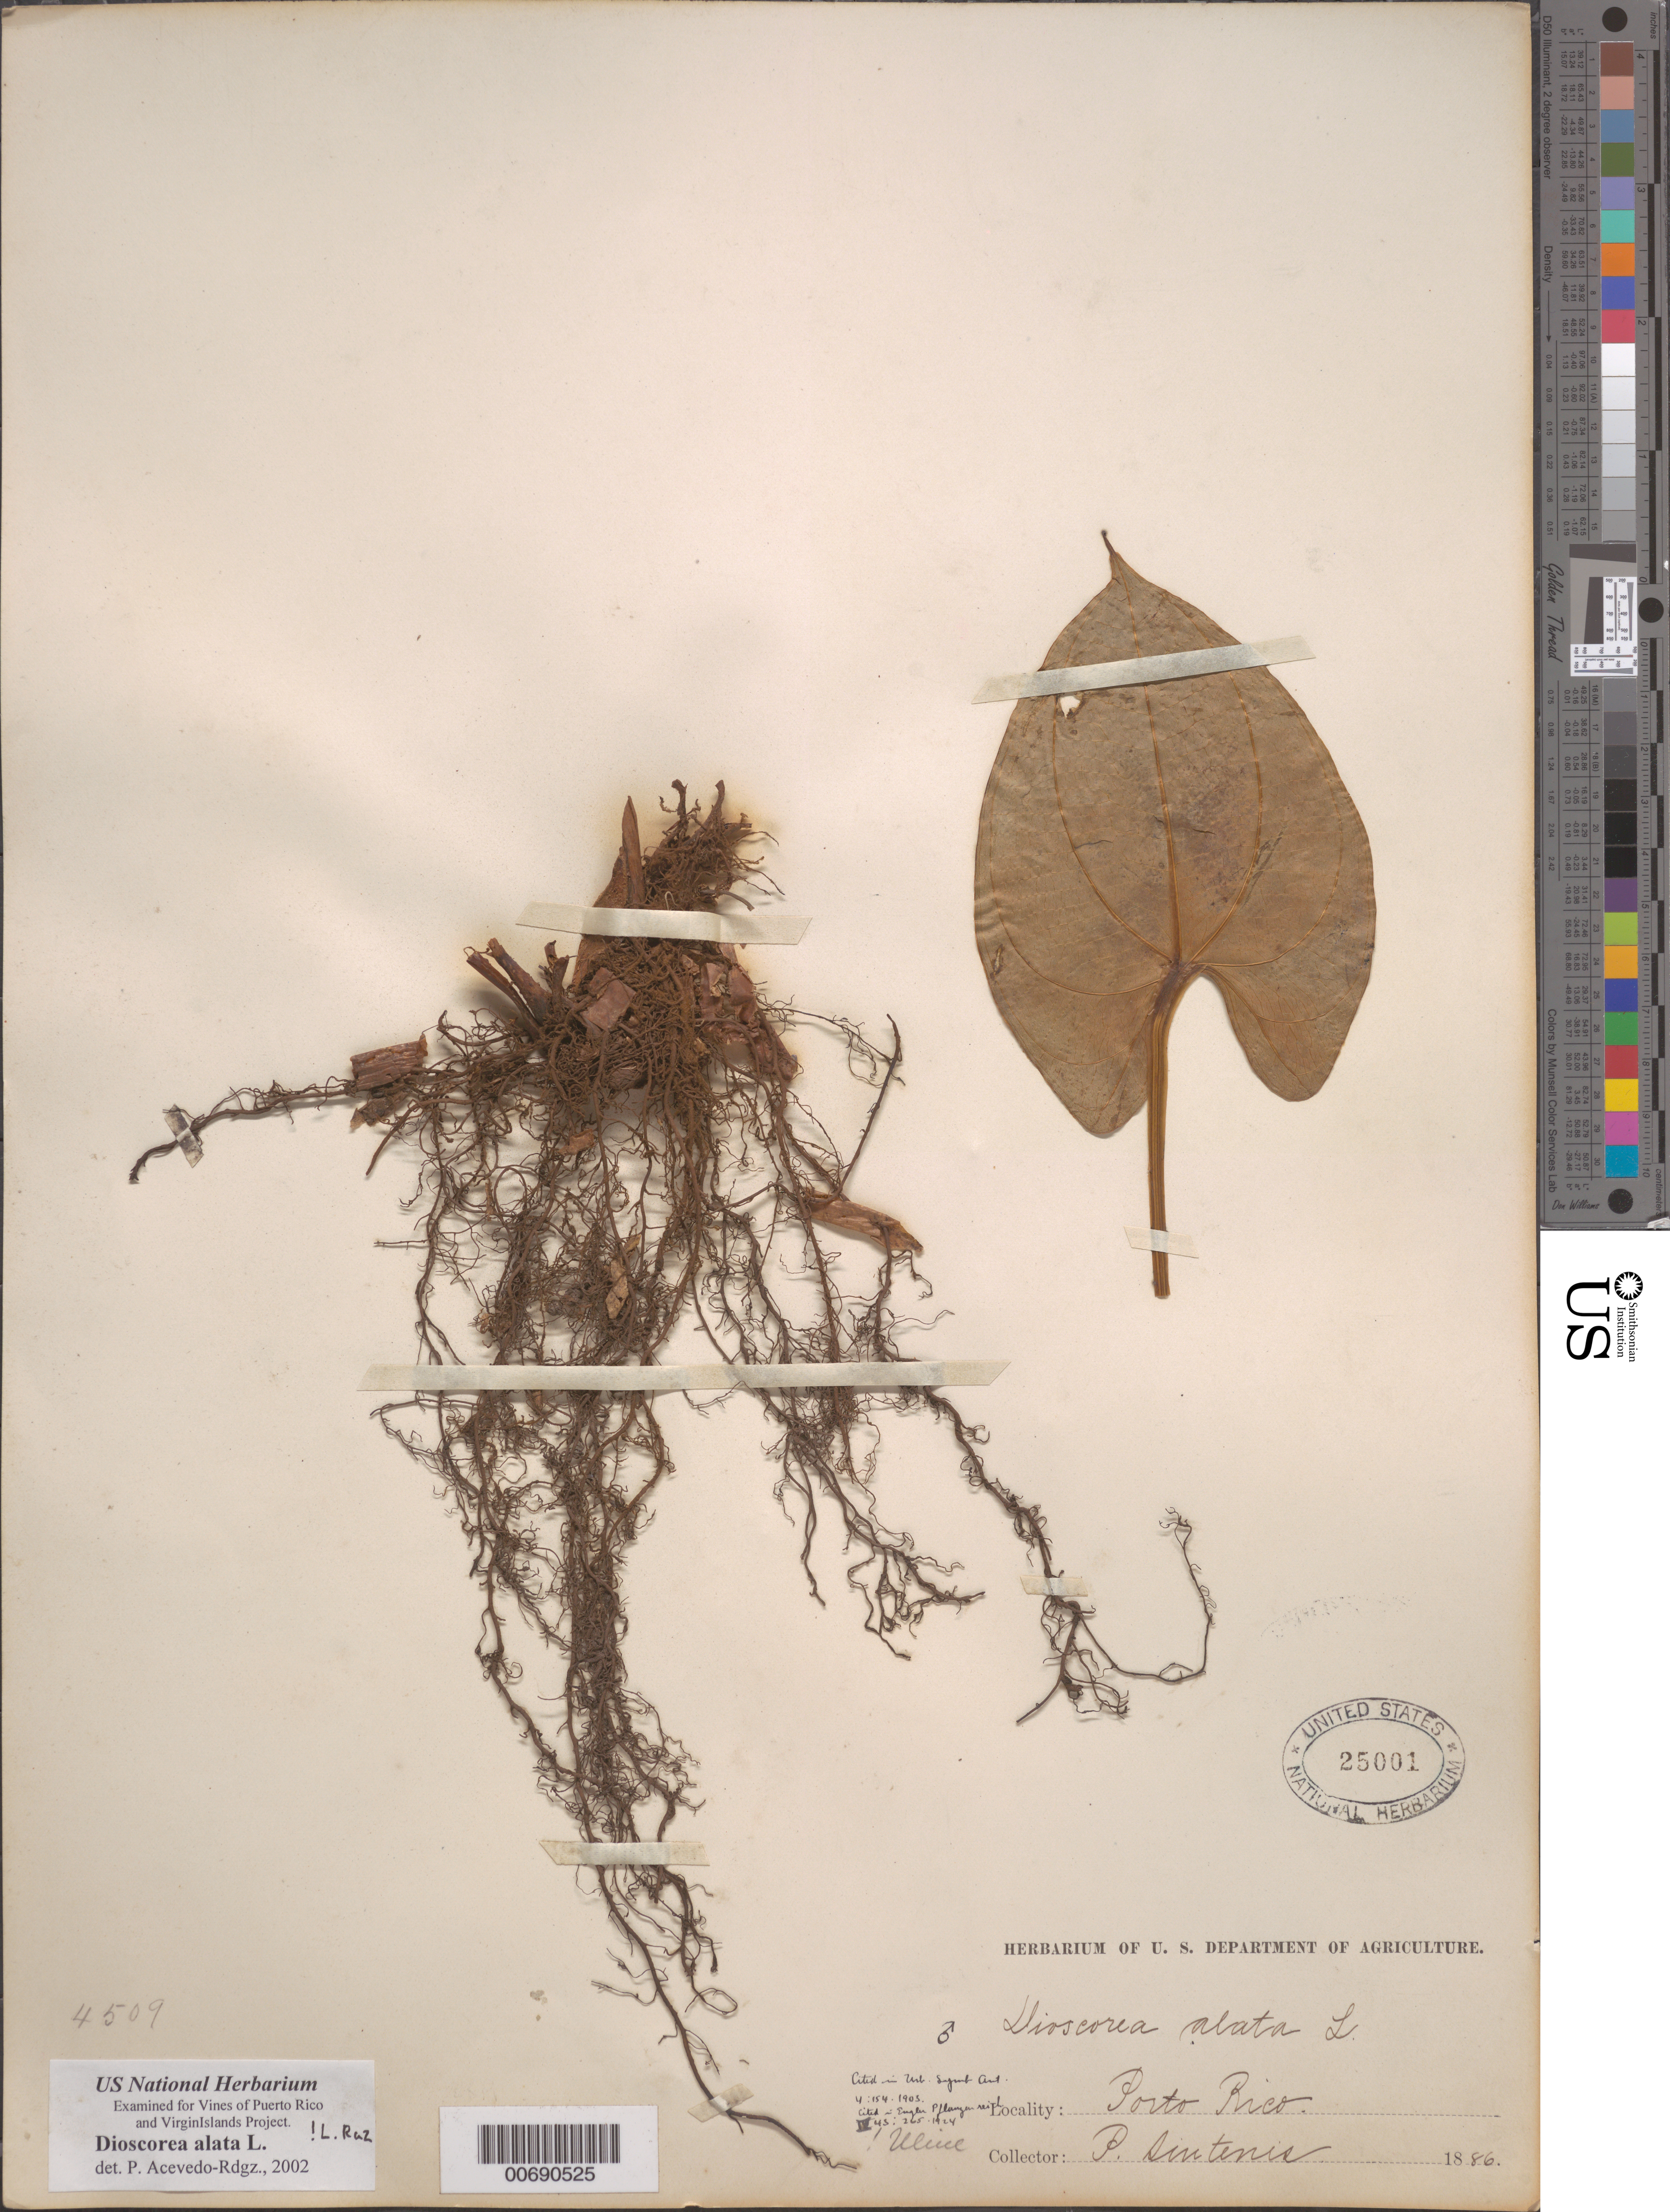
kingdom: Plantae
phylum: Tracheophyta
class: Liliopsida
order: Dioscoreales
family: Dioscoreaceae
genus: Dioscorea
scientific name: Dioscorea alata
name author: L.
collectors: P. Sintenis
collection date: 1886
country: Puerto Rico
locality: Porto Rico.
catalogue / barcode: US 25001